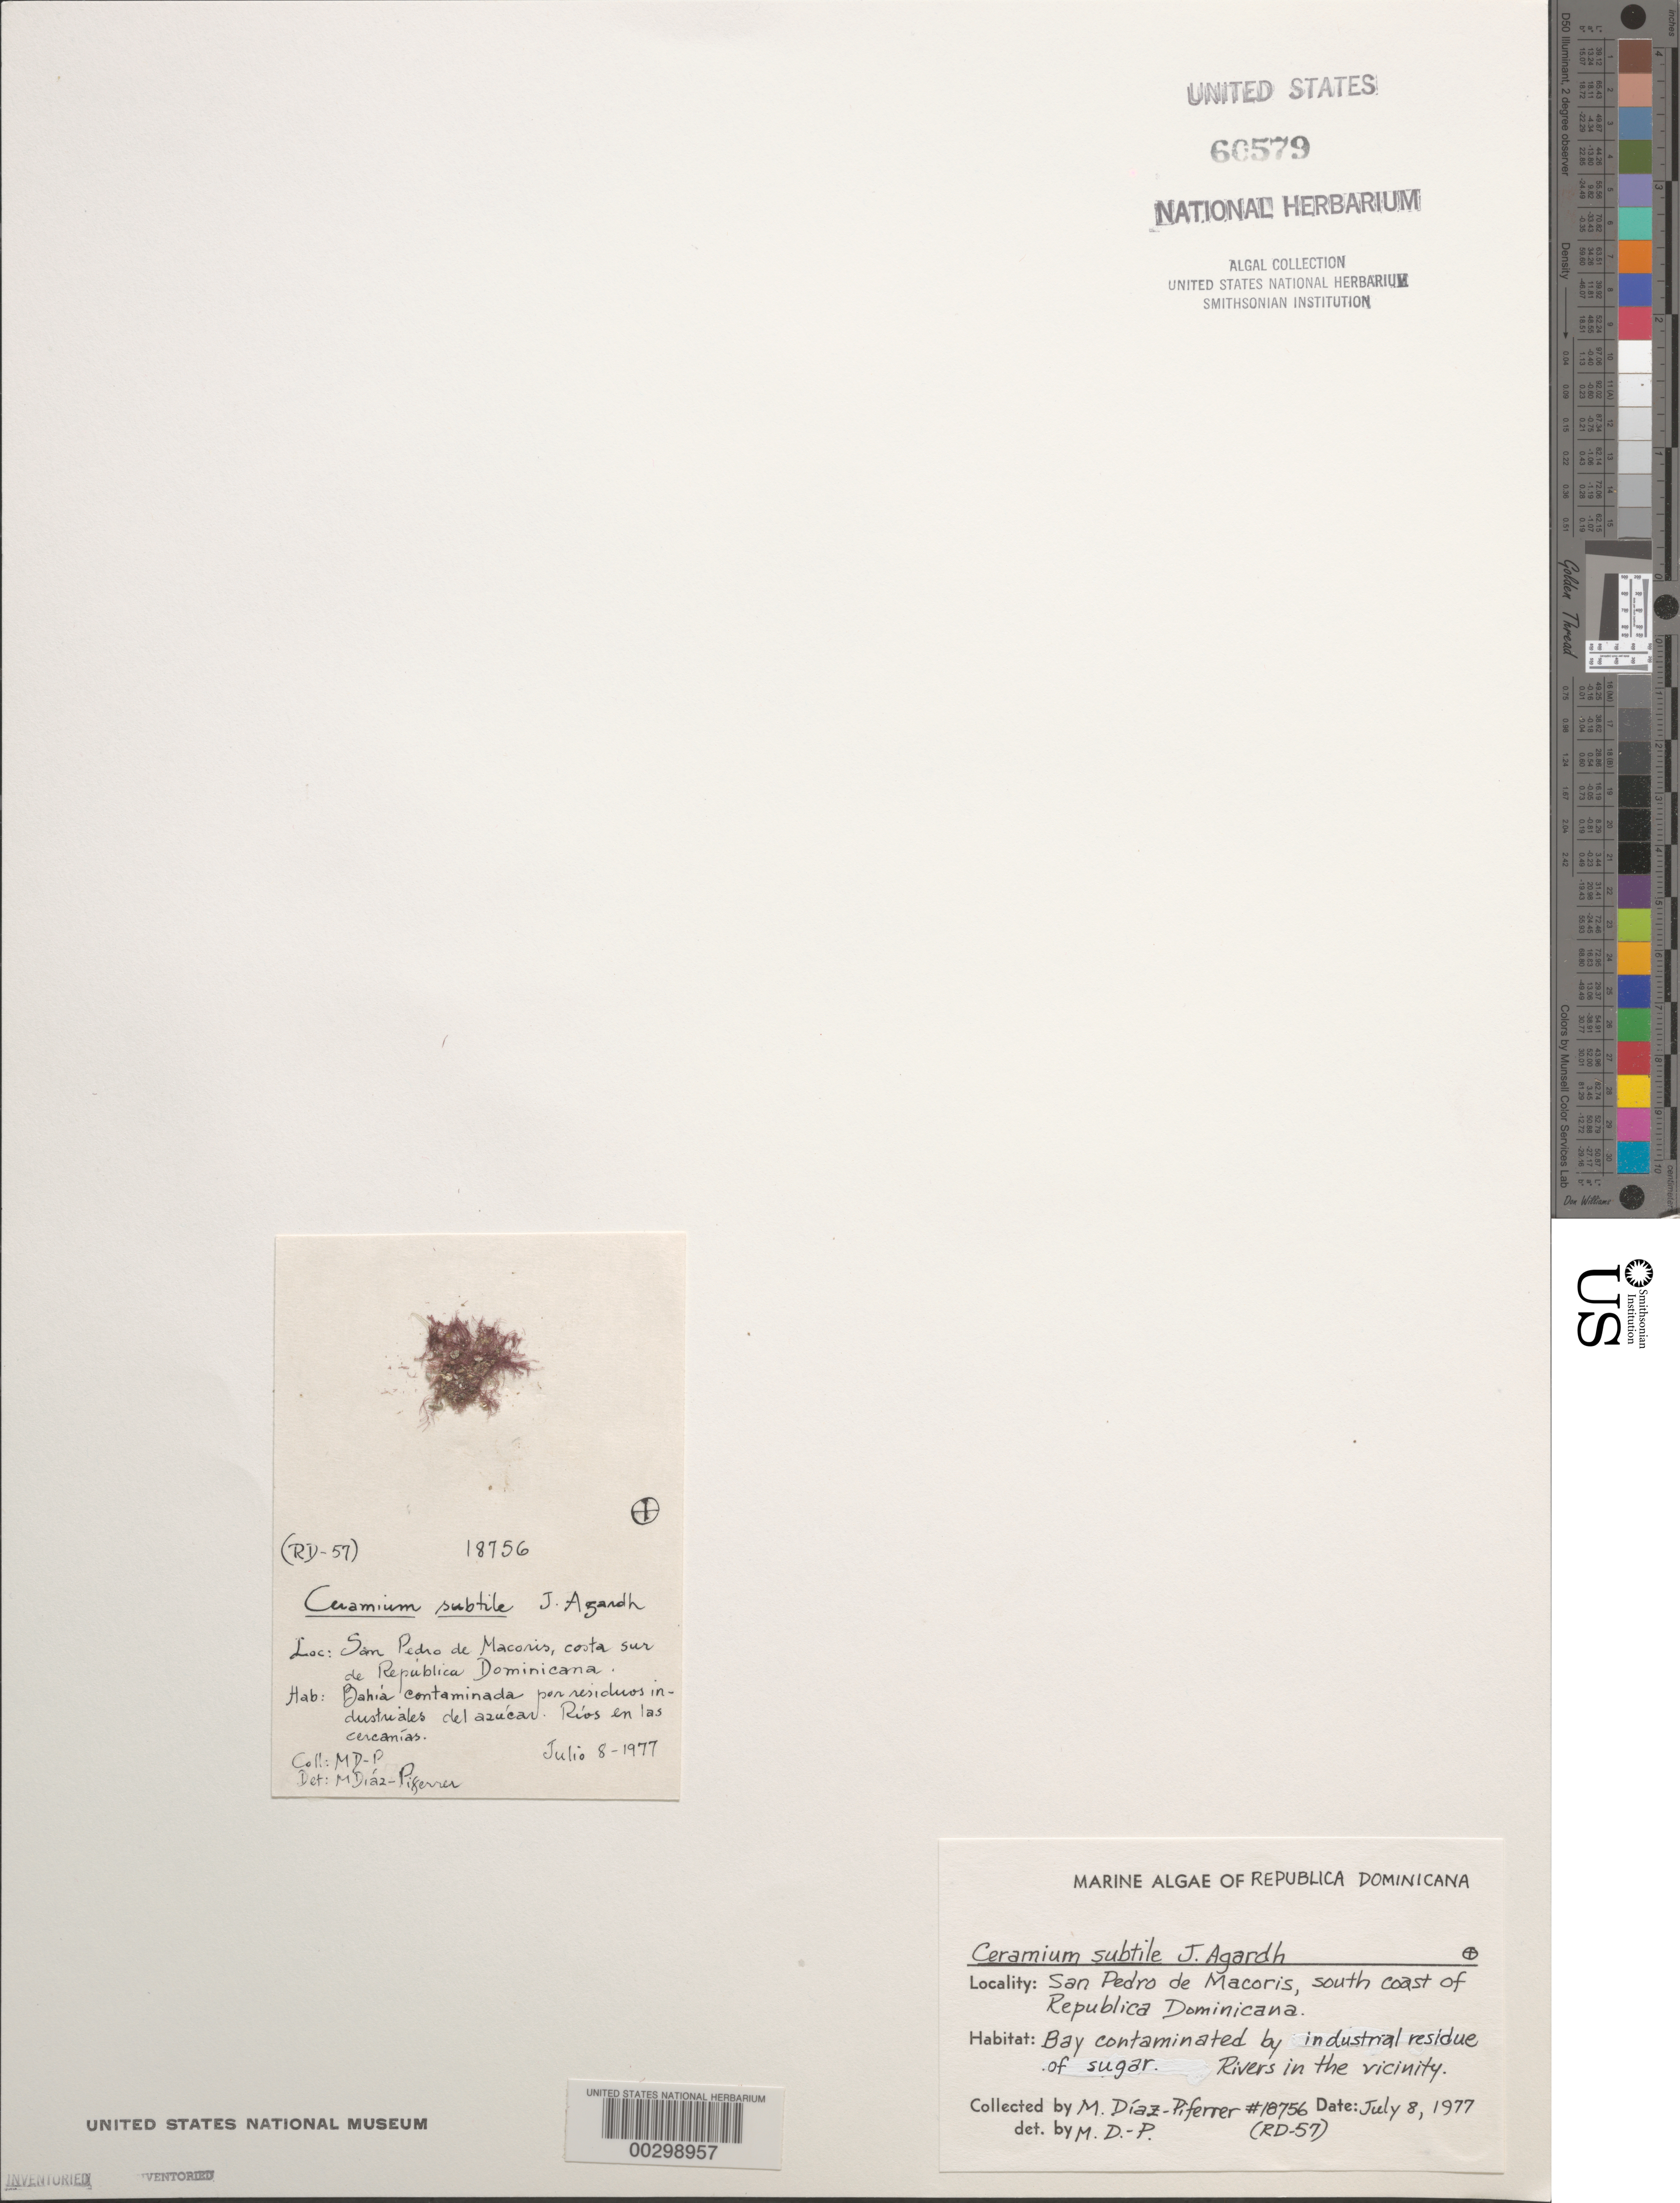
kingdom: Plantae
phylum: Rhodophyta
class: Florideophyceae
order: Ceramiales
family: Ceramiaceae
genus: Ceramium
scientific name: Ceramium subtile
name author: J. Agardh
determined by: Diaz-Piferrer, M.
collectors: M. Diaz-Piferrer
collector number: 18756 & RD-57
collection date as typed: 08 Jul 1977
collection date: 1977-07-08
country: Dominican Republic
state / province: San Pedro de Macorís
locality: San pedro de macoris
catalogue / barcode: US 60579